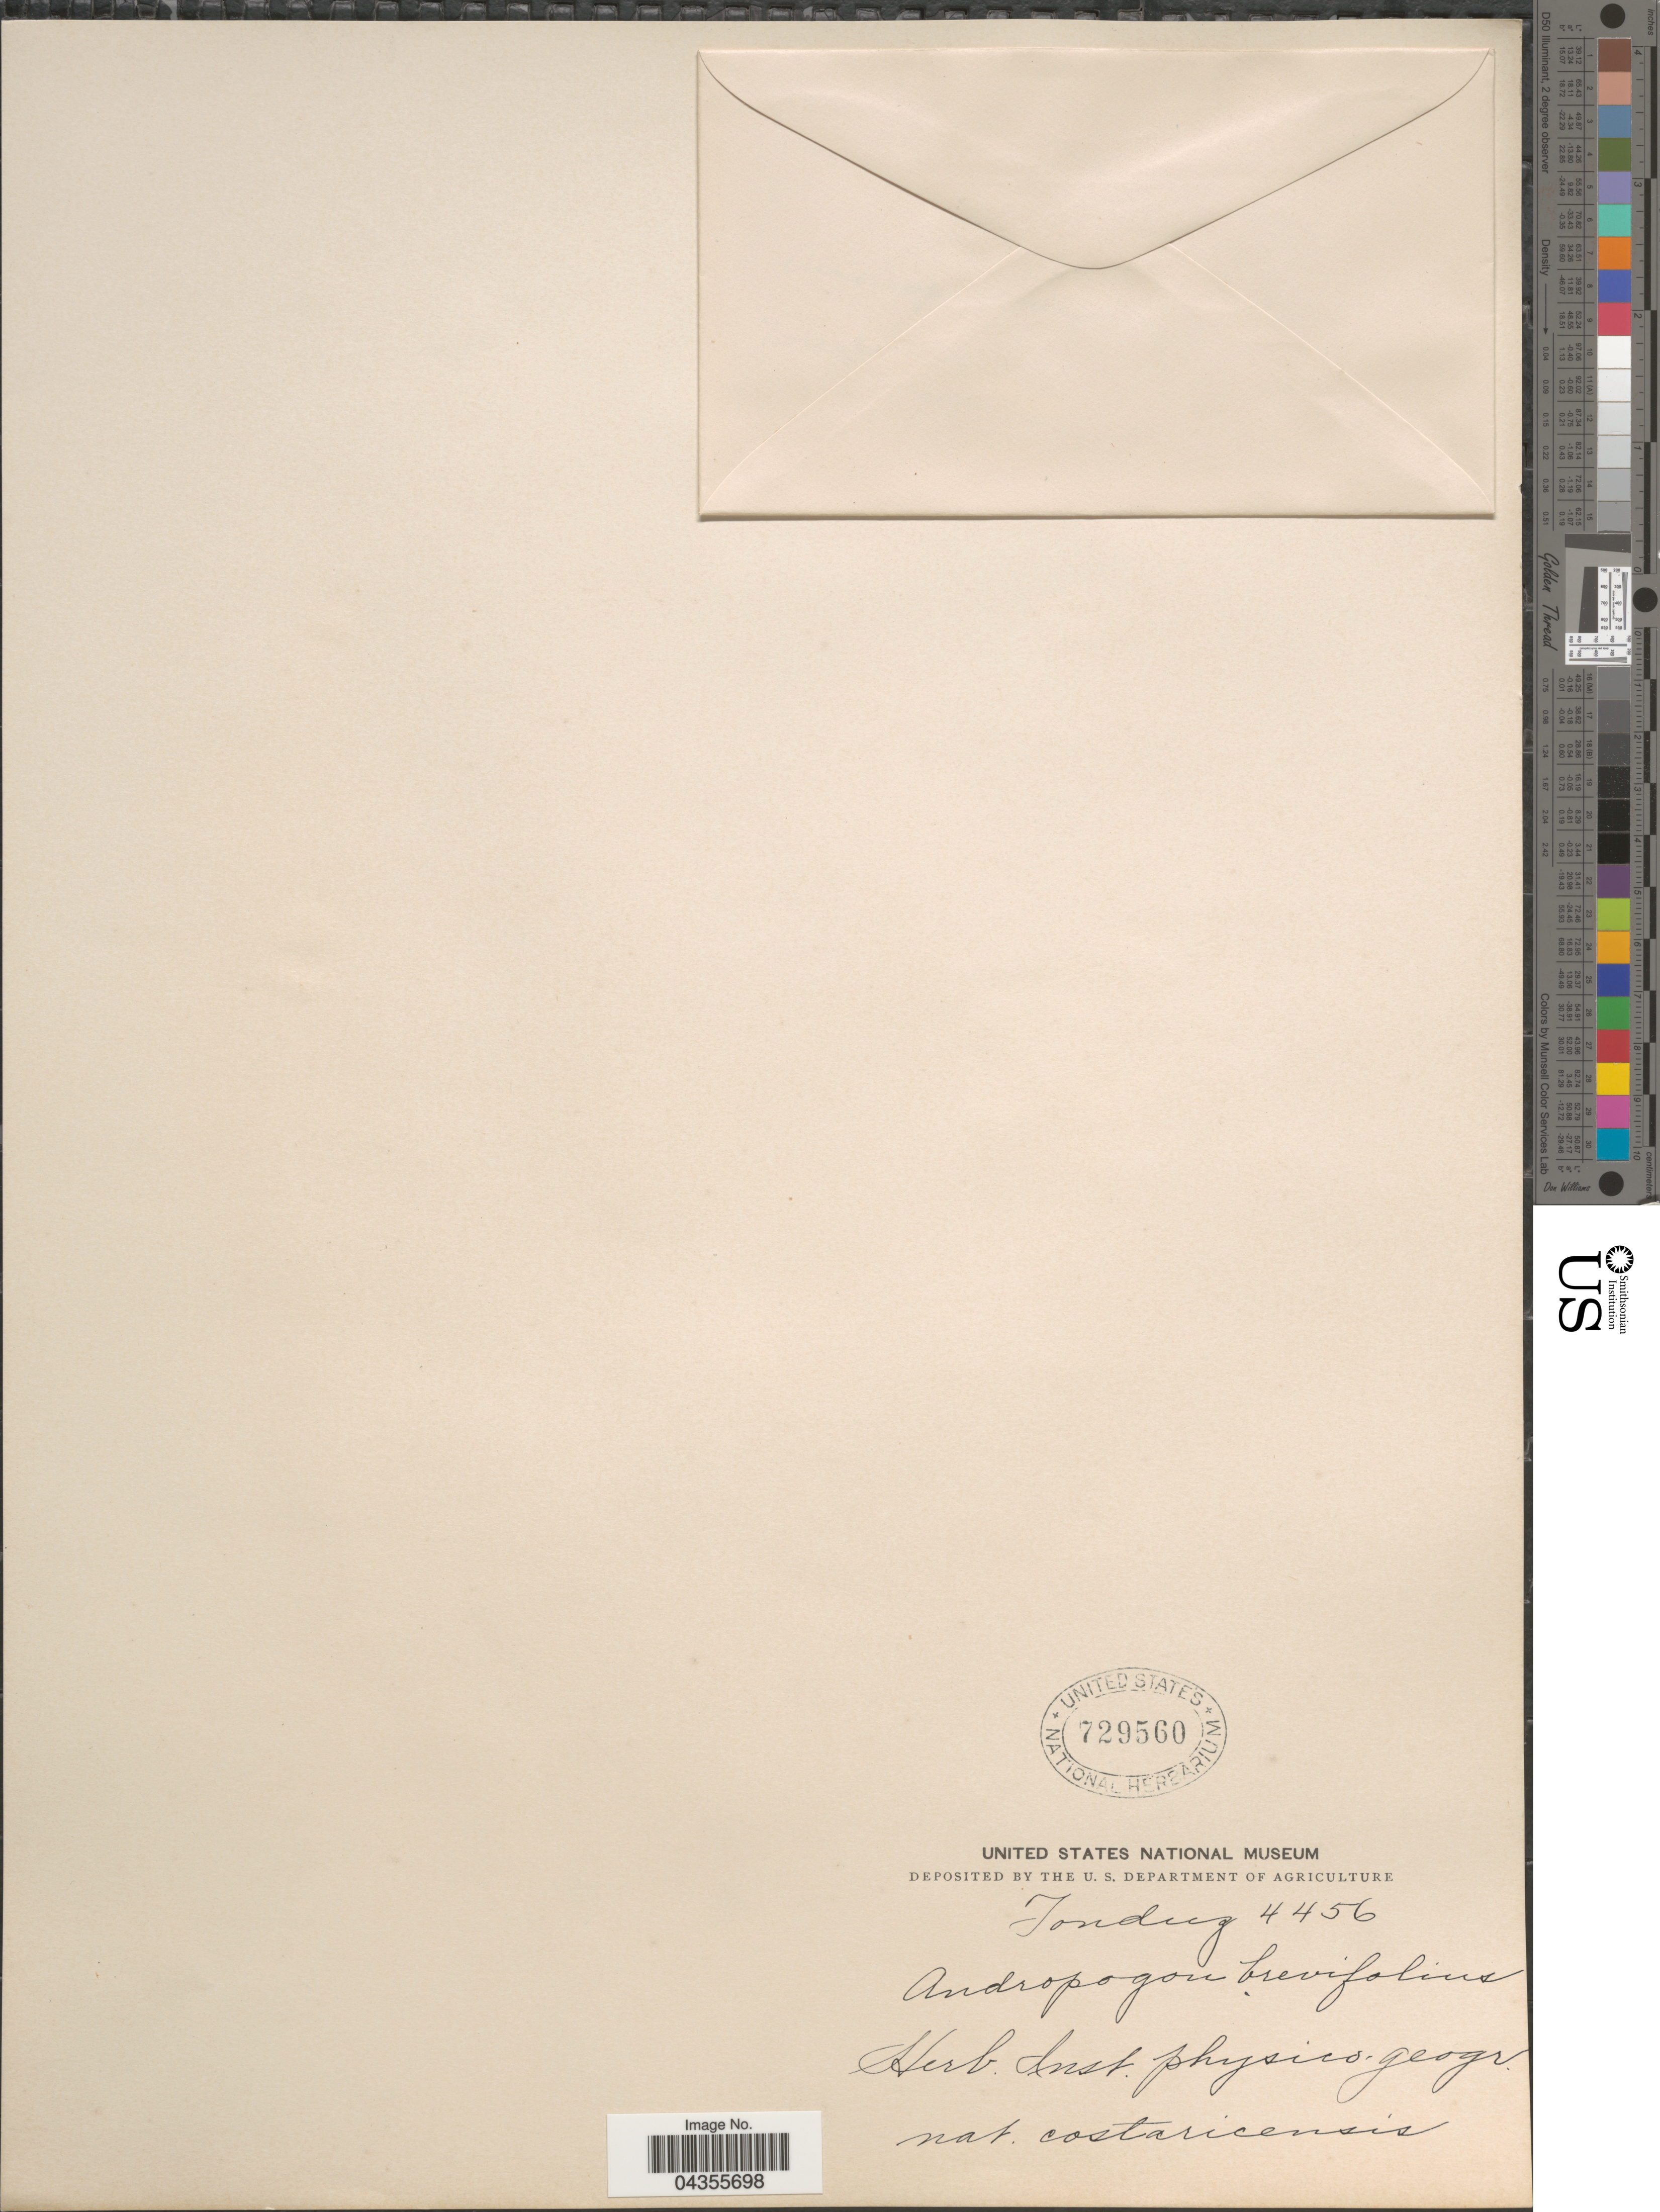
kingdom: Plantae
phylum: Tracheophyta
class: Liliopsida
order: Poales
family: Poaceae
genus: Schizachyrium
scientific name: Schizachyrium brevifolium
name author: (Sw.) Nees ex Büse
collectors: Tonduz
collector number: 4456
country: Costa Rica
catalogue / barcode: US 729560